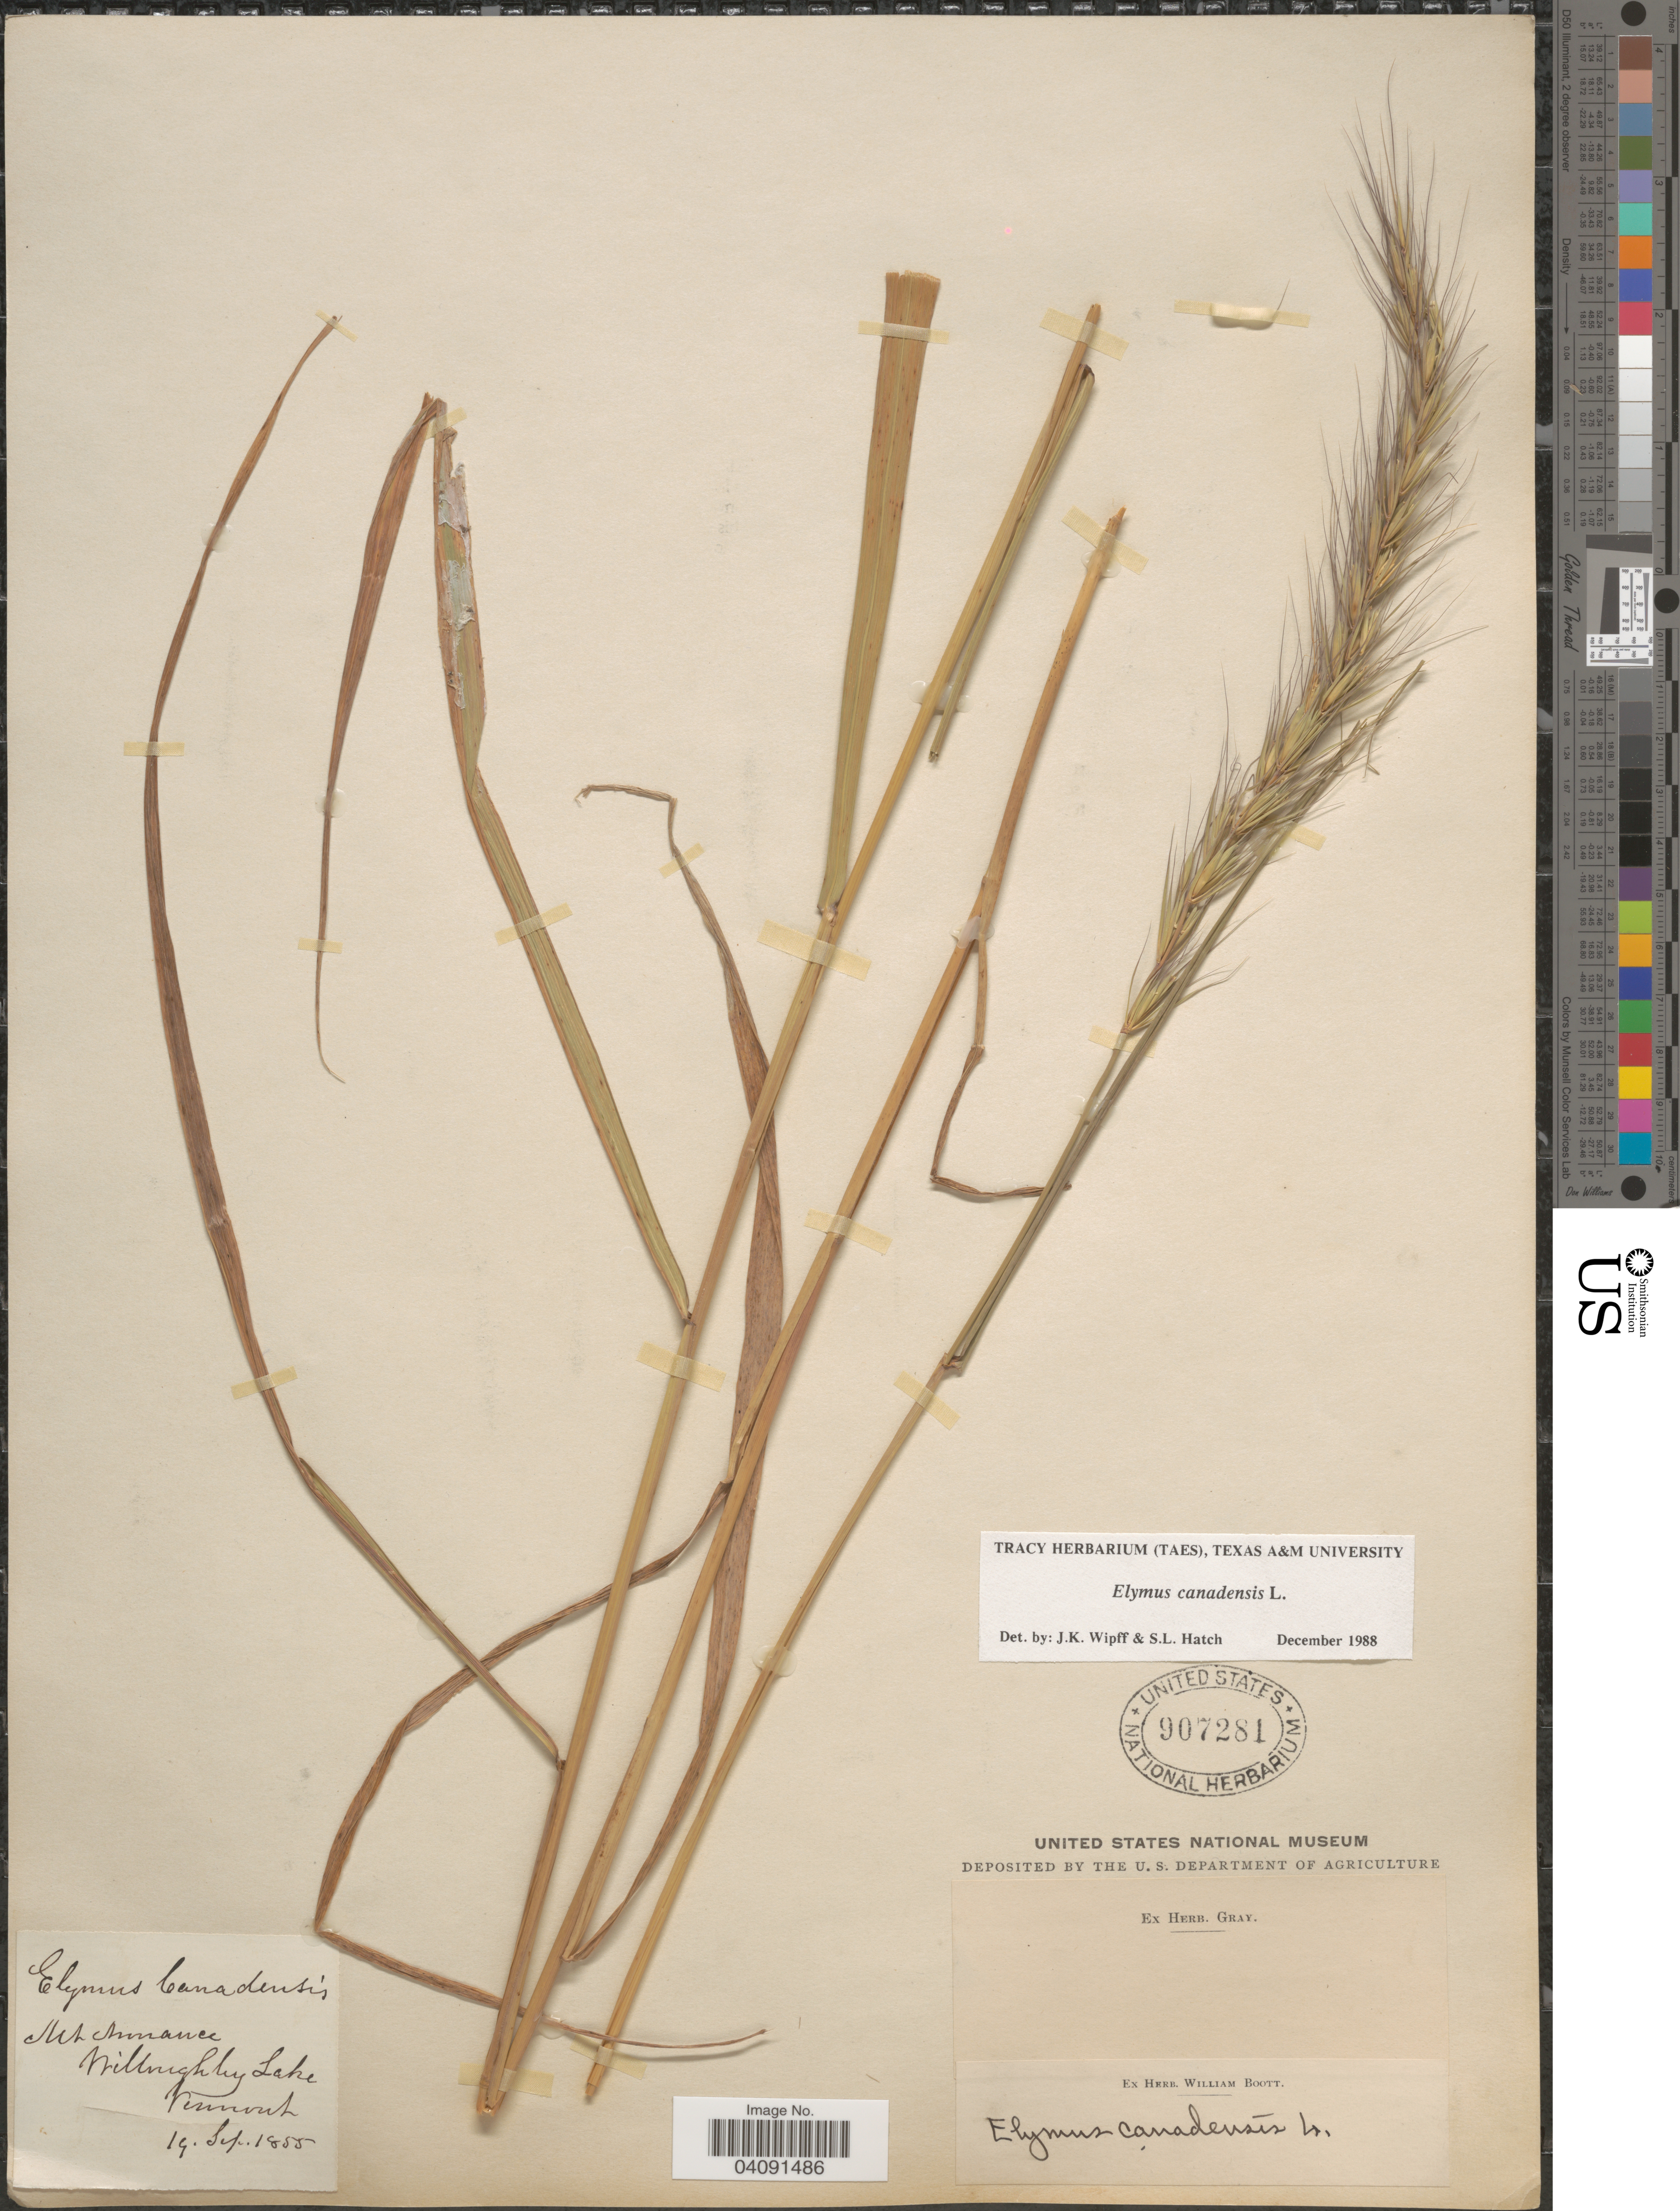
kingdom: Plantae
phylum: Tracheophyta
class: Liliopsida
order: Poales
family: Poaceae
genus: Elymus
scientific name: Elymus canadensis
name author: L.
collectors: ex herb. William Boott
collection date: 1855-09-14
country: United States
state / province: Vermont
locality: Willoughby Lake.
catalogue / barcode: US 907281